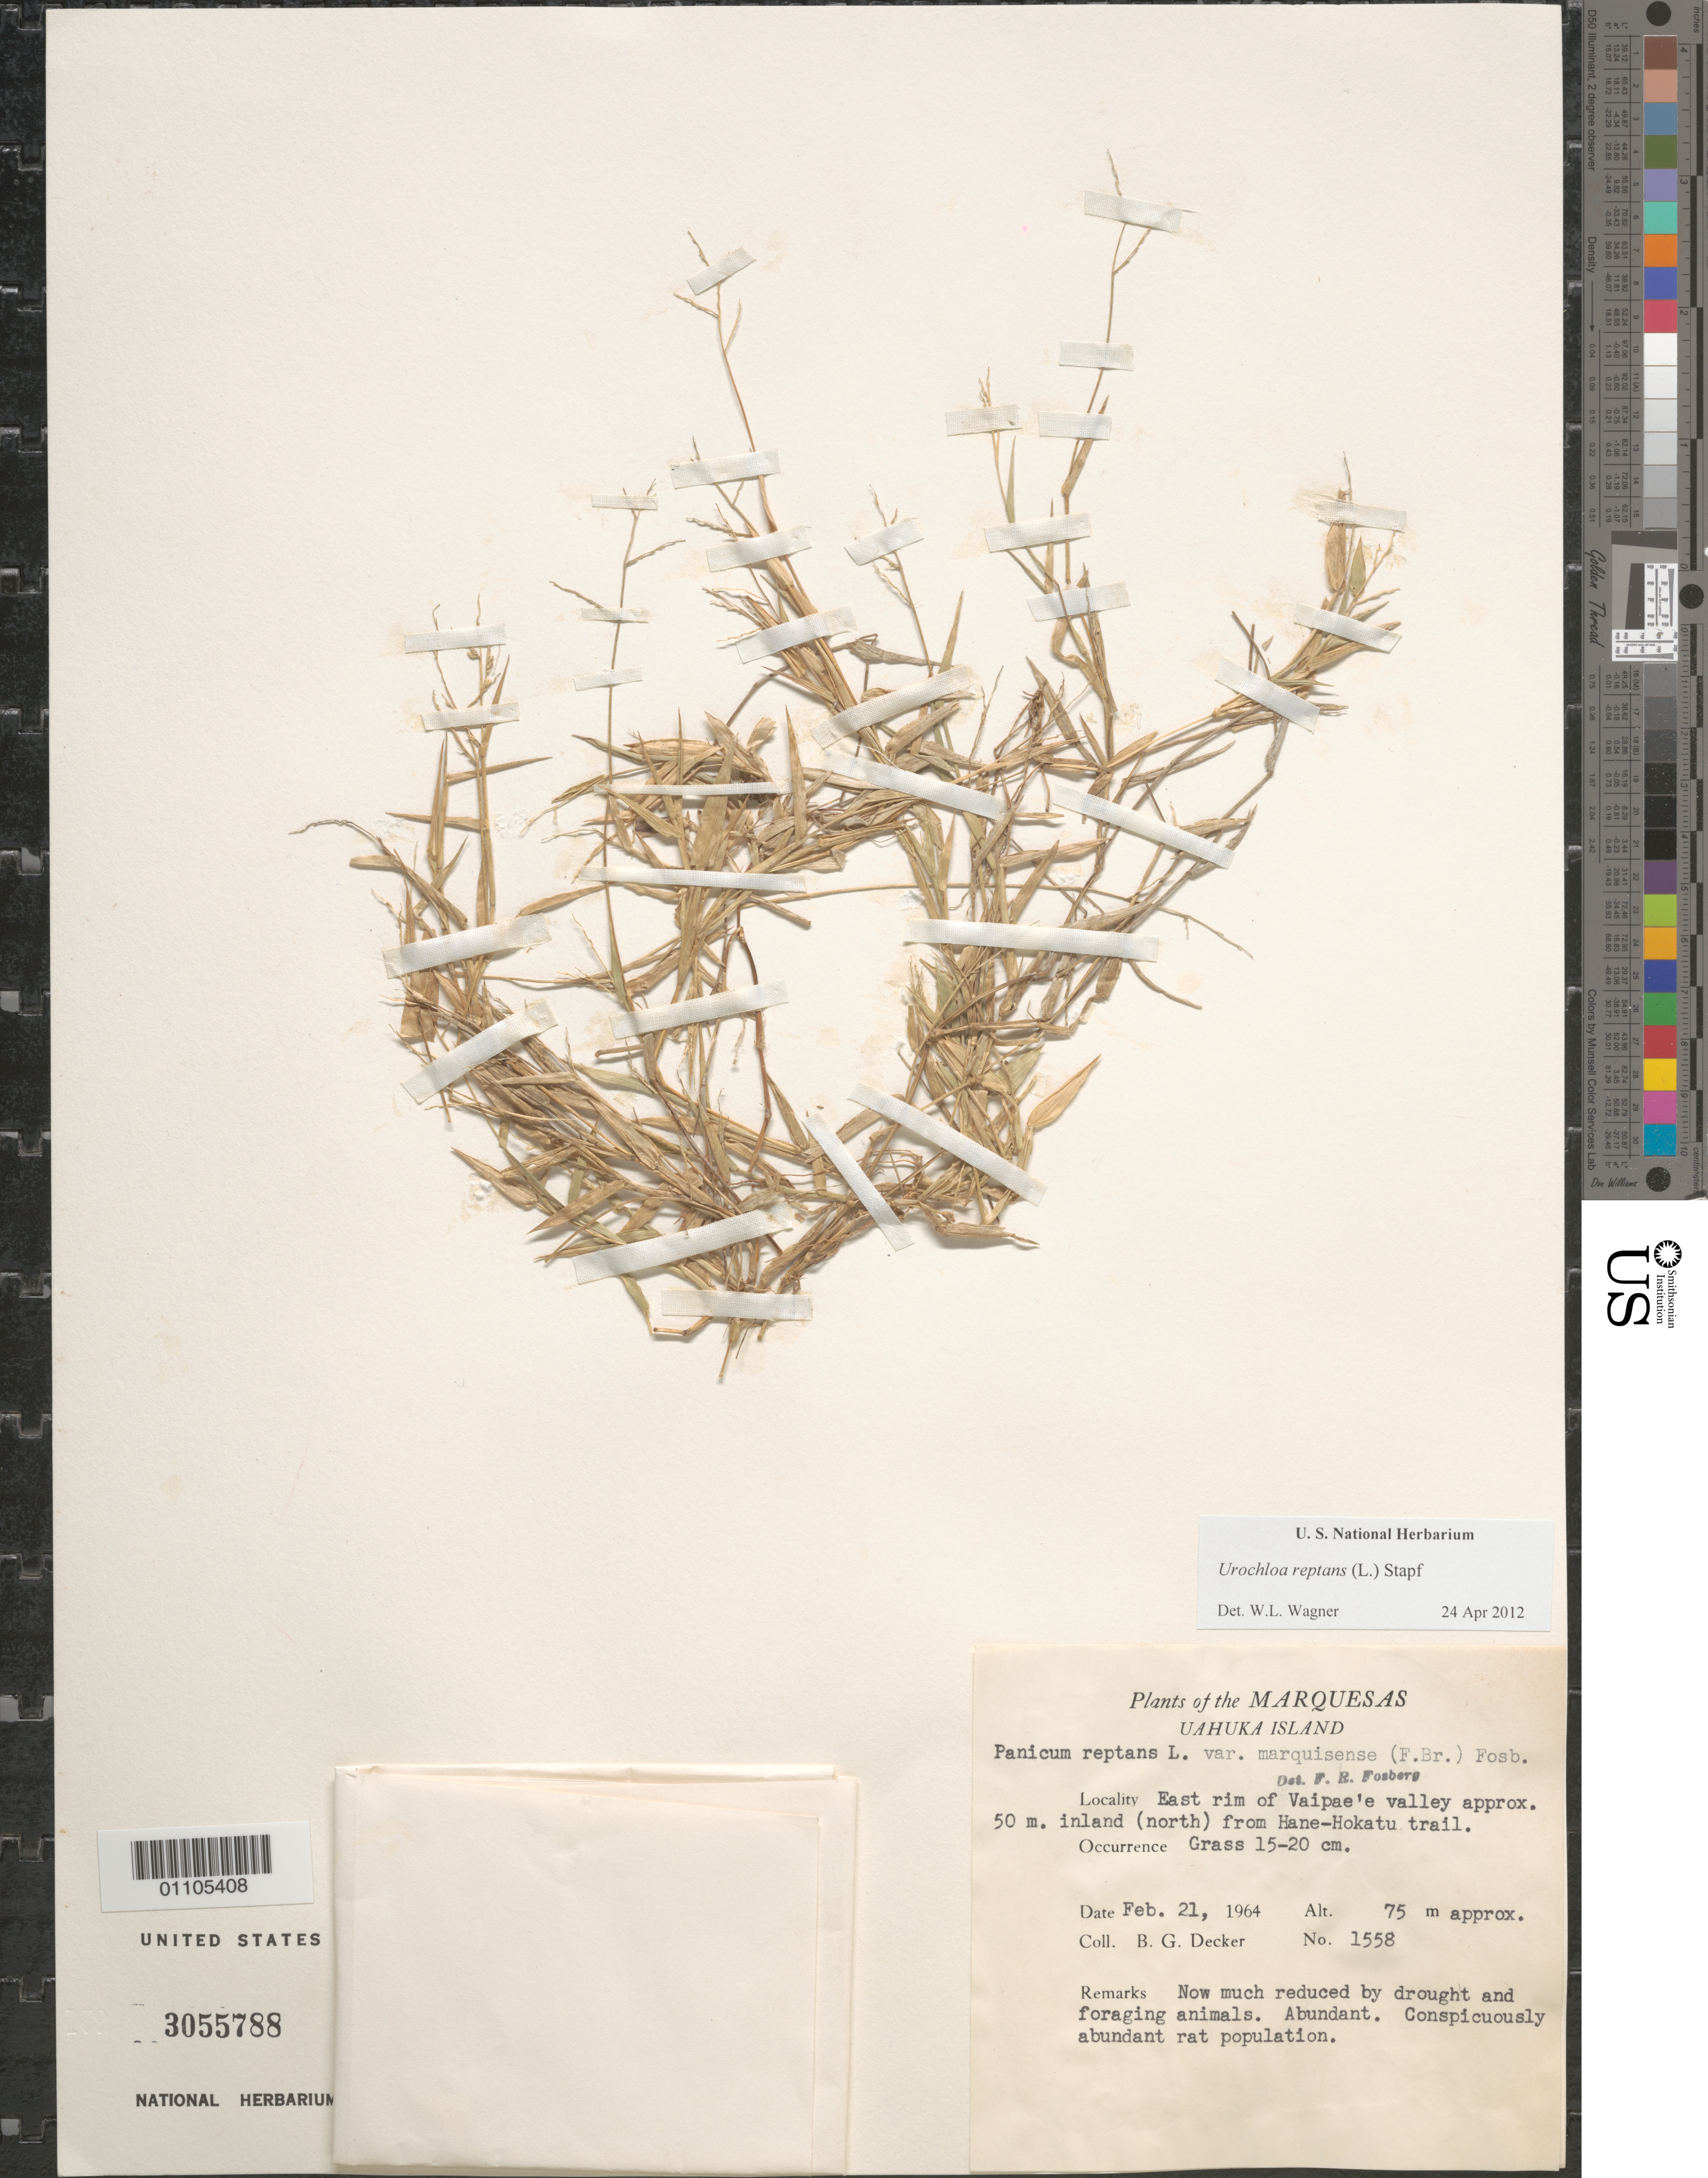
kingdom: Plantae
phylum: Tracheophyta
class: Liliopsida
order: Poales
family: Poaceae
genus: Urochloa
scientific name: Urochloa reptans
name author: (L.) Stapf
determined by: Wagner, W. L., (BOT), Smithsonian Institution - National Museum of Natural History (UNITED STATES)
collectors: B. G. Decker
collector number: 1558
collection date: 1964-02-21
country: French Polynesia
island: Ua Huka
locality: E rim of Vaipae'e Valley, 50 m inland from Hane-Hokatu Trail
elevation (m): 75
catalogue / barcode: US 3055788